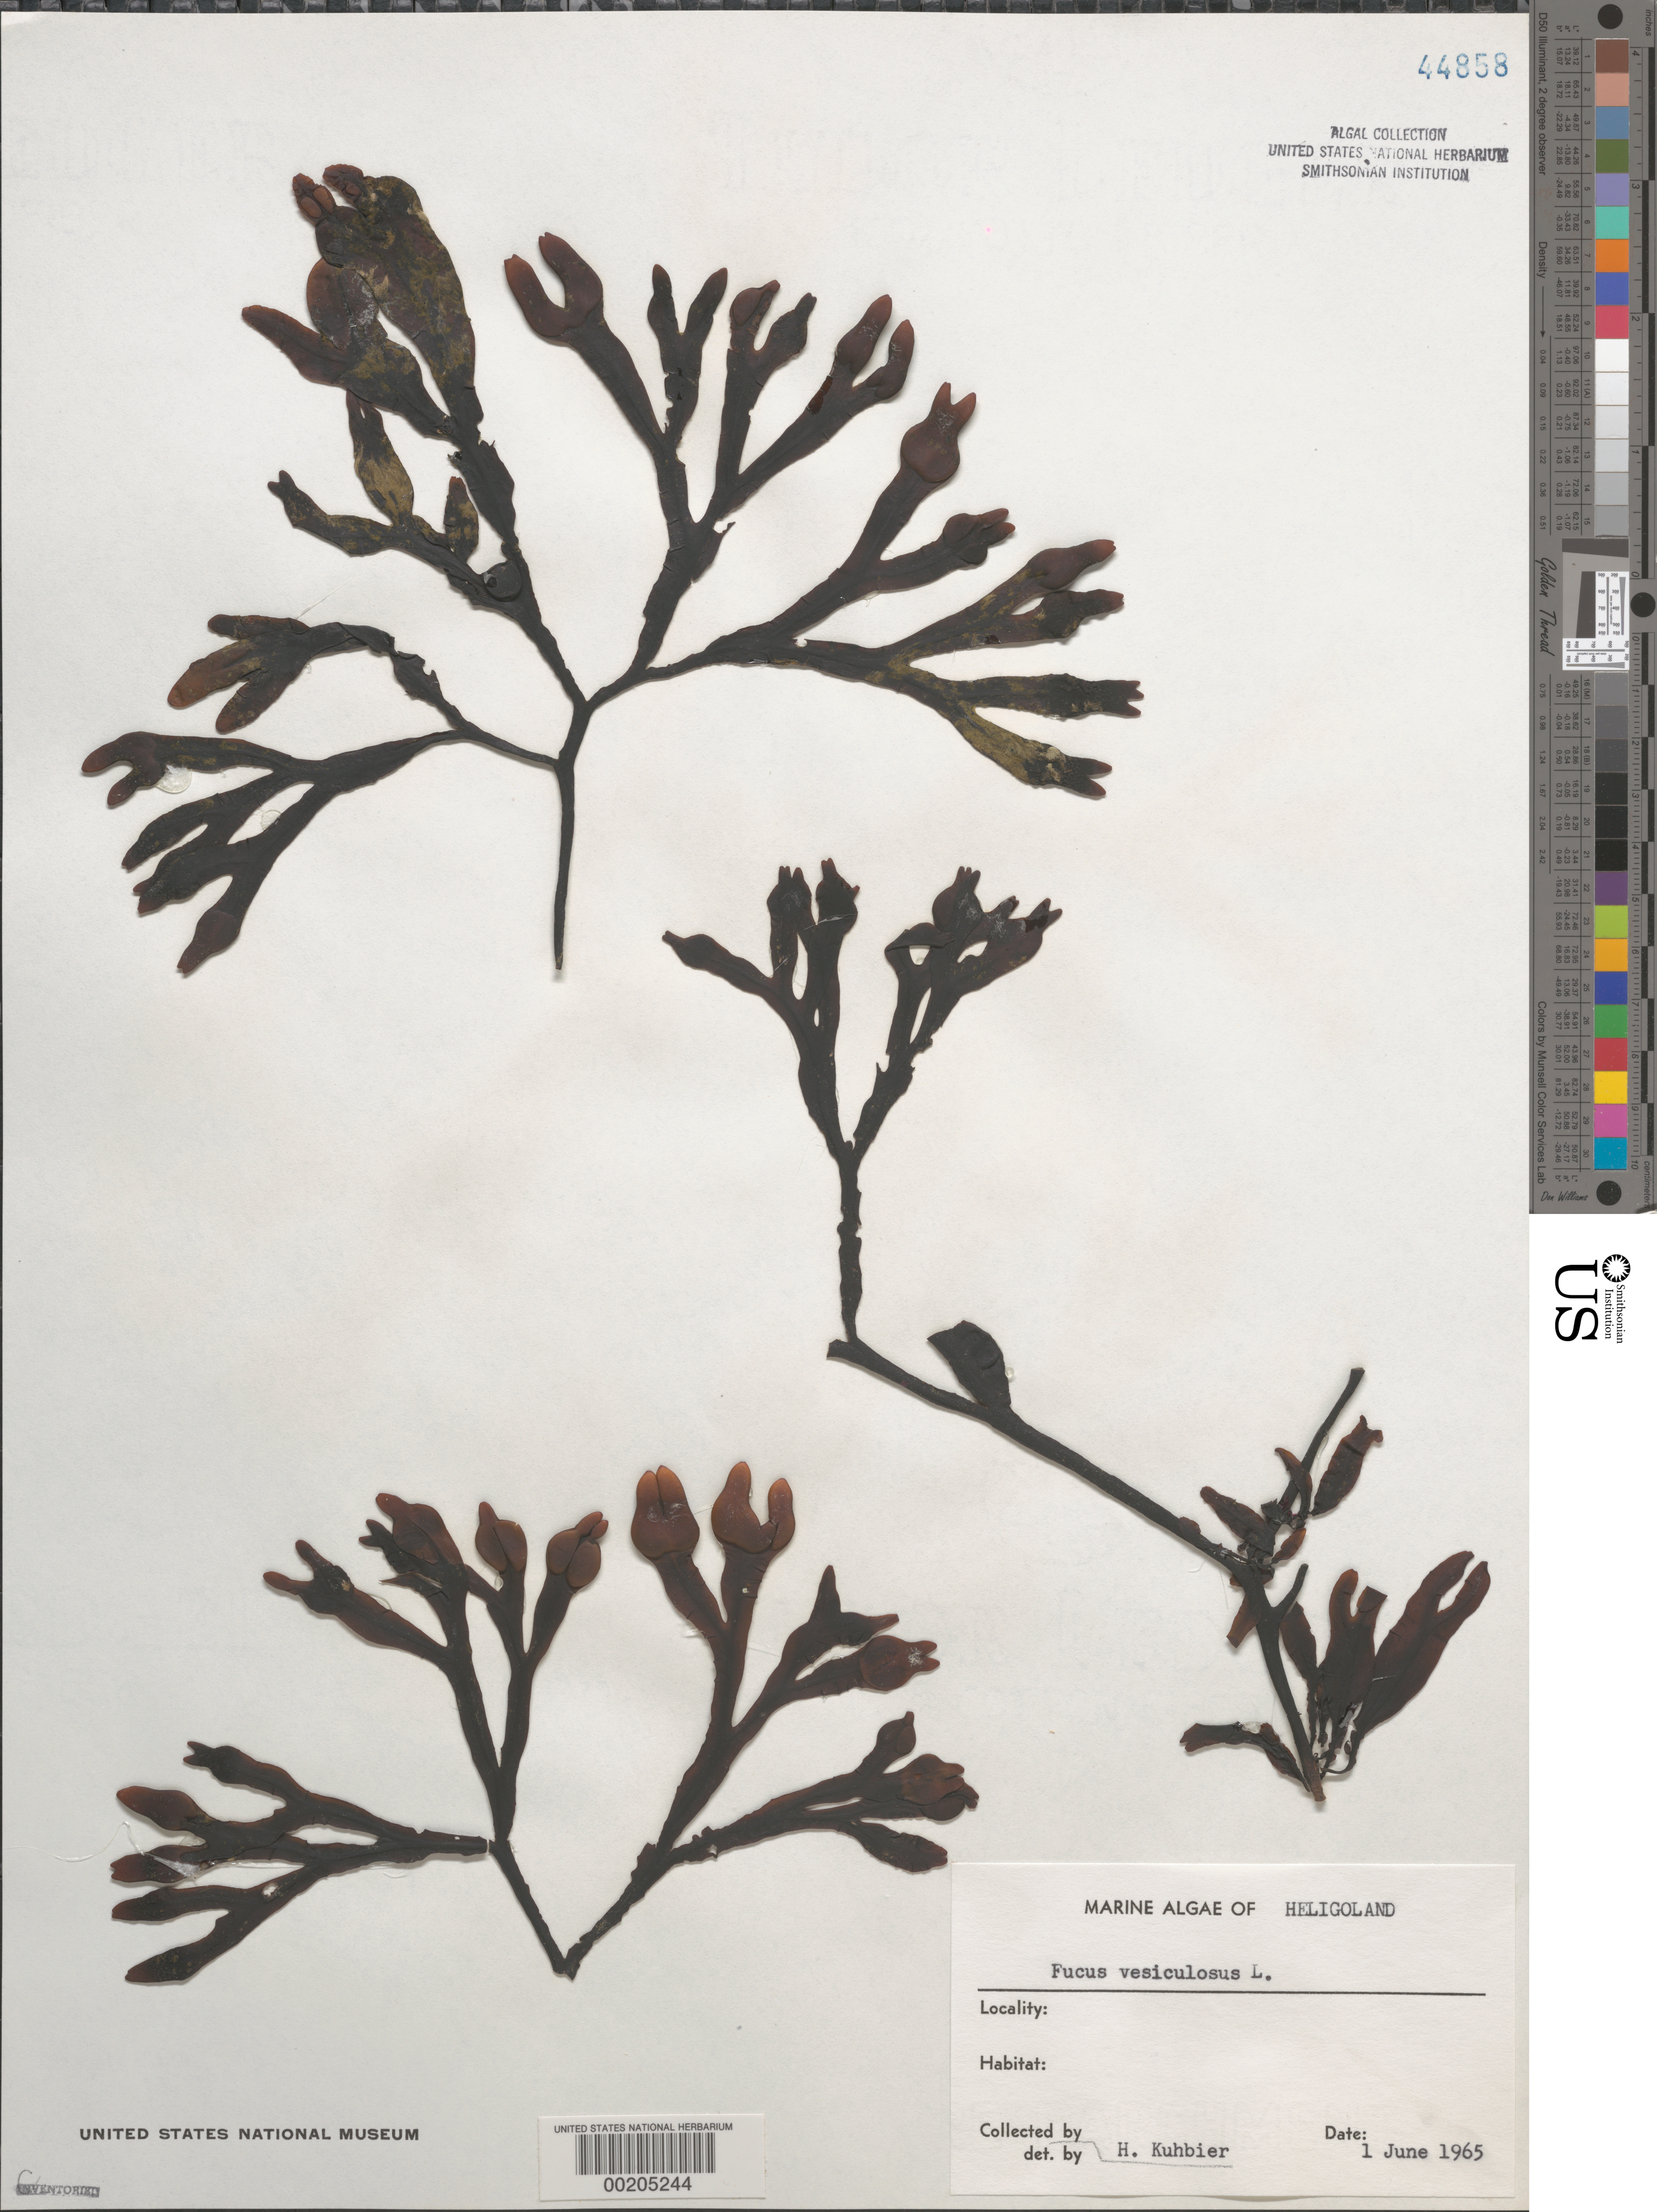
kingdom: Chromista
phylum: Ochrophyta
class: Phaeophyceae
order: Fucales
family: Fucaceae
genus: Fucus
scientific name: Fucus vesiculosus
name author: L.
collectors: H. Kuhbier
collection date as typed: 01 Jun 1965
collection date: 1965-06-01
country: Germany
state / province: Schleswig-Holstein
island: Helgoland (Heligoland)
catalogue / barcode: US 44858